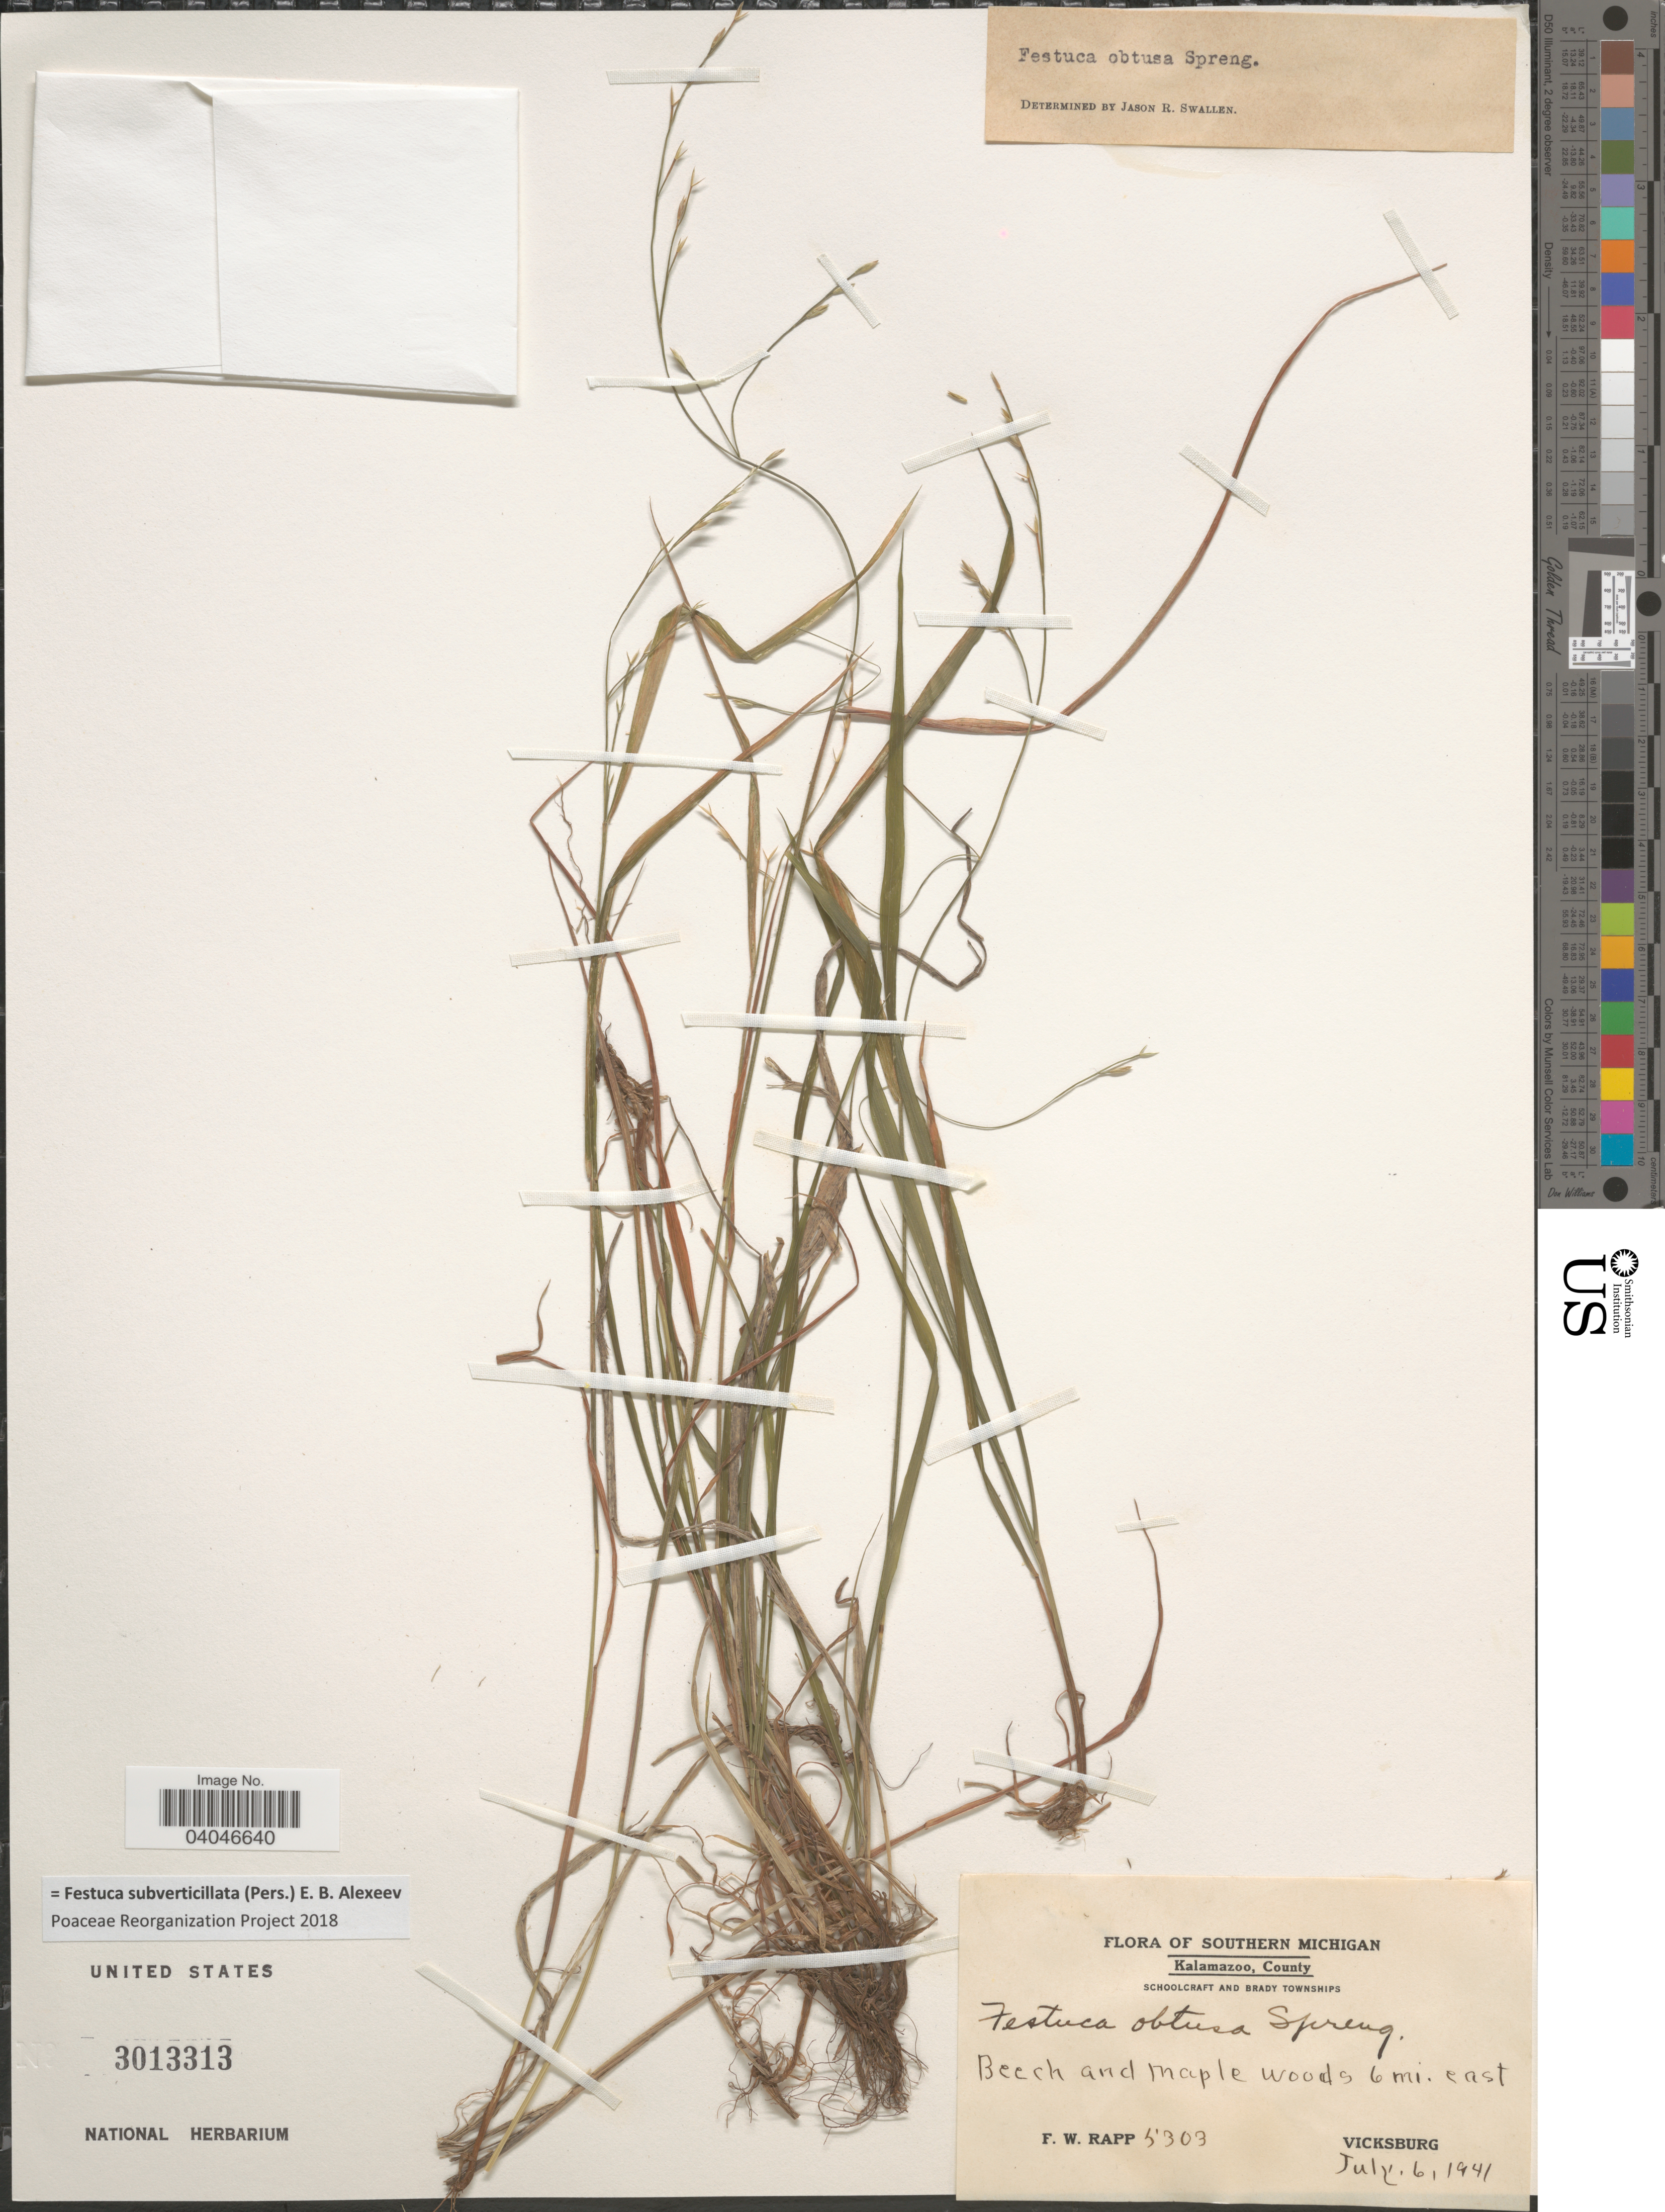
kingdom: Plantae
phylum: Tracheophyta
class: Liliopsida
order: Poales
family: Poaceae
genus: Festuca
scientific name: Festuca subverticillata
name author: (Pers.) E.B. Alexeev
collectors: F. Rapp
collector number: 5303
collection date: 1941-07-06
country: United States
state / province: Michigan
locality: Southern Michigan. Kalamazoo, County. Schoolcraft and Brady Townships. Beech and Maple woods 6 mi. east Vicksburg.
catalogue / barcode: US 3013313